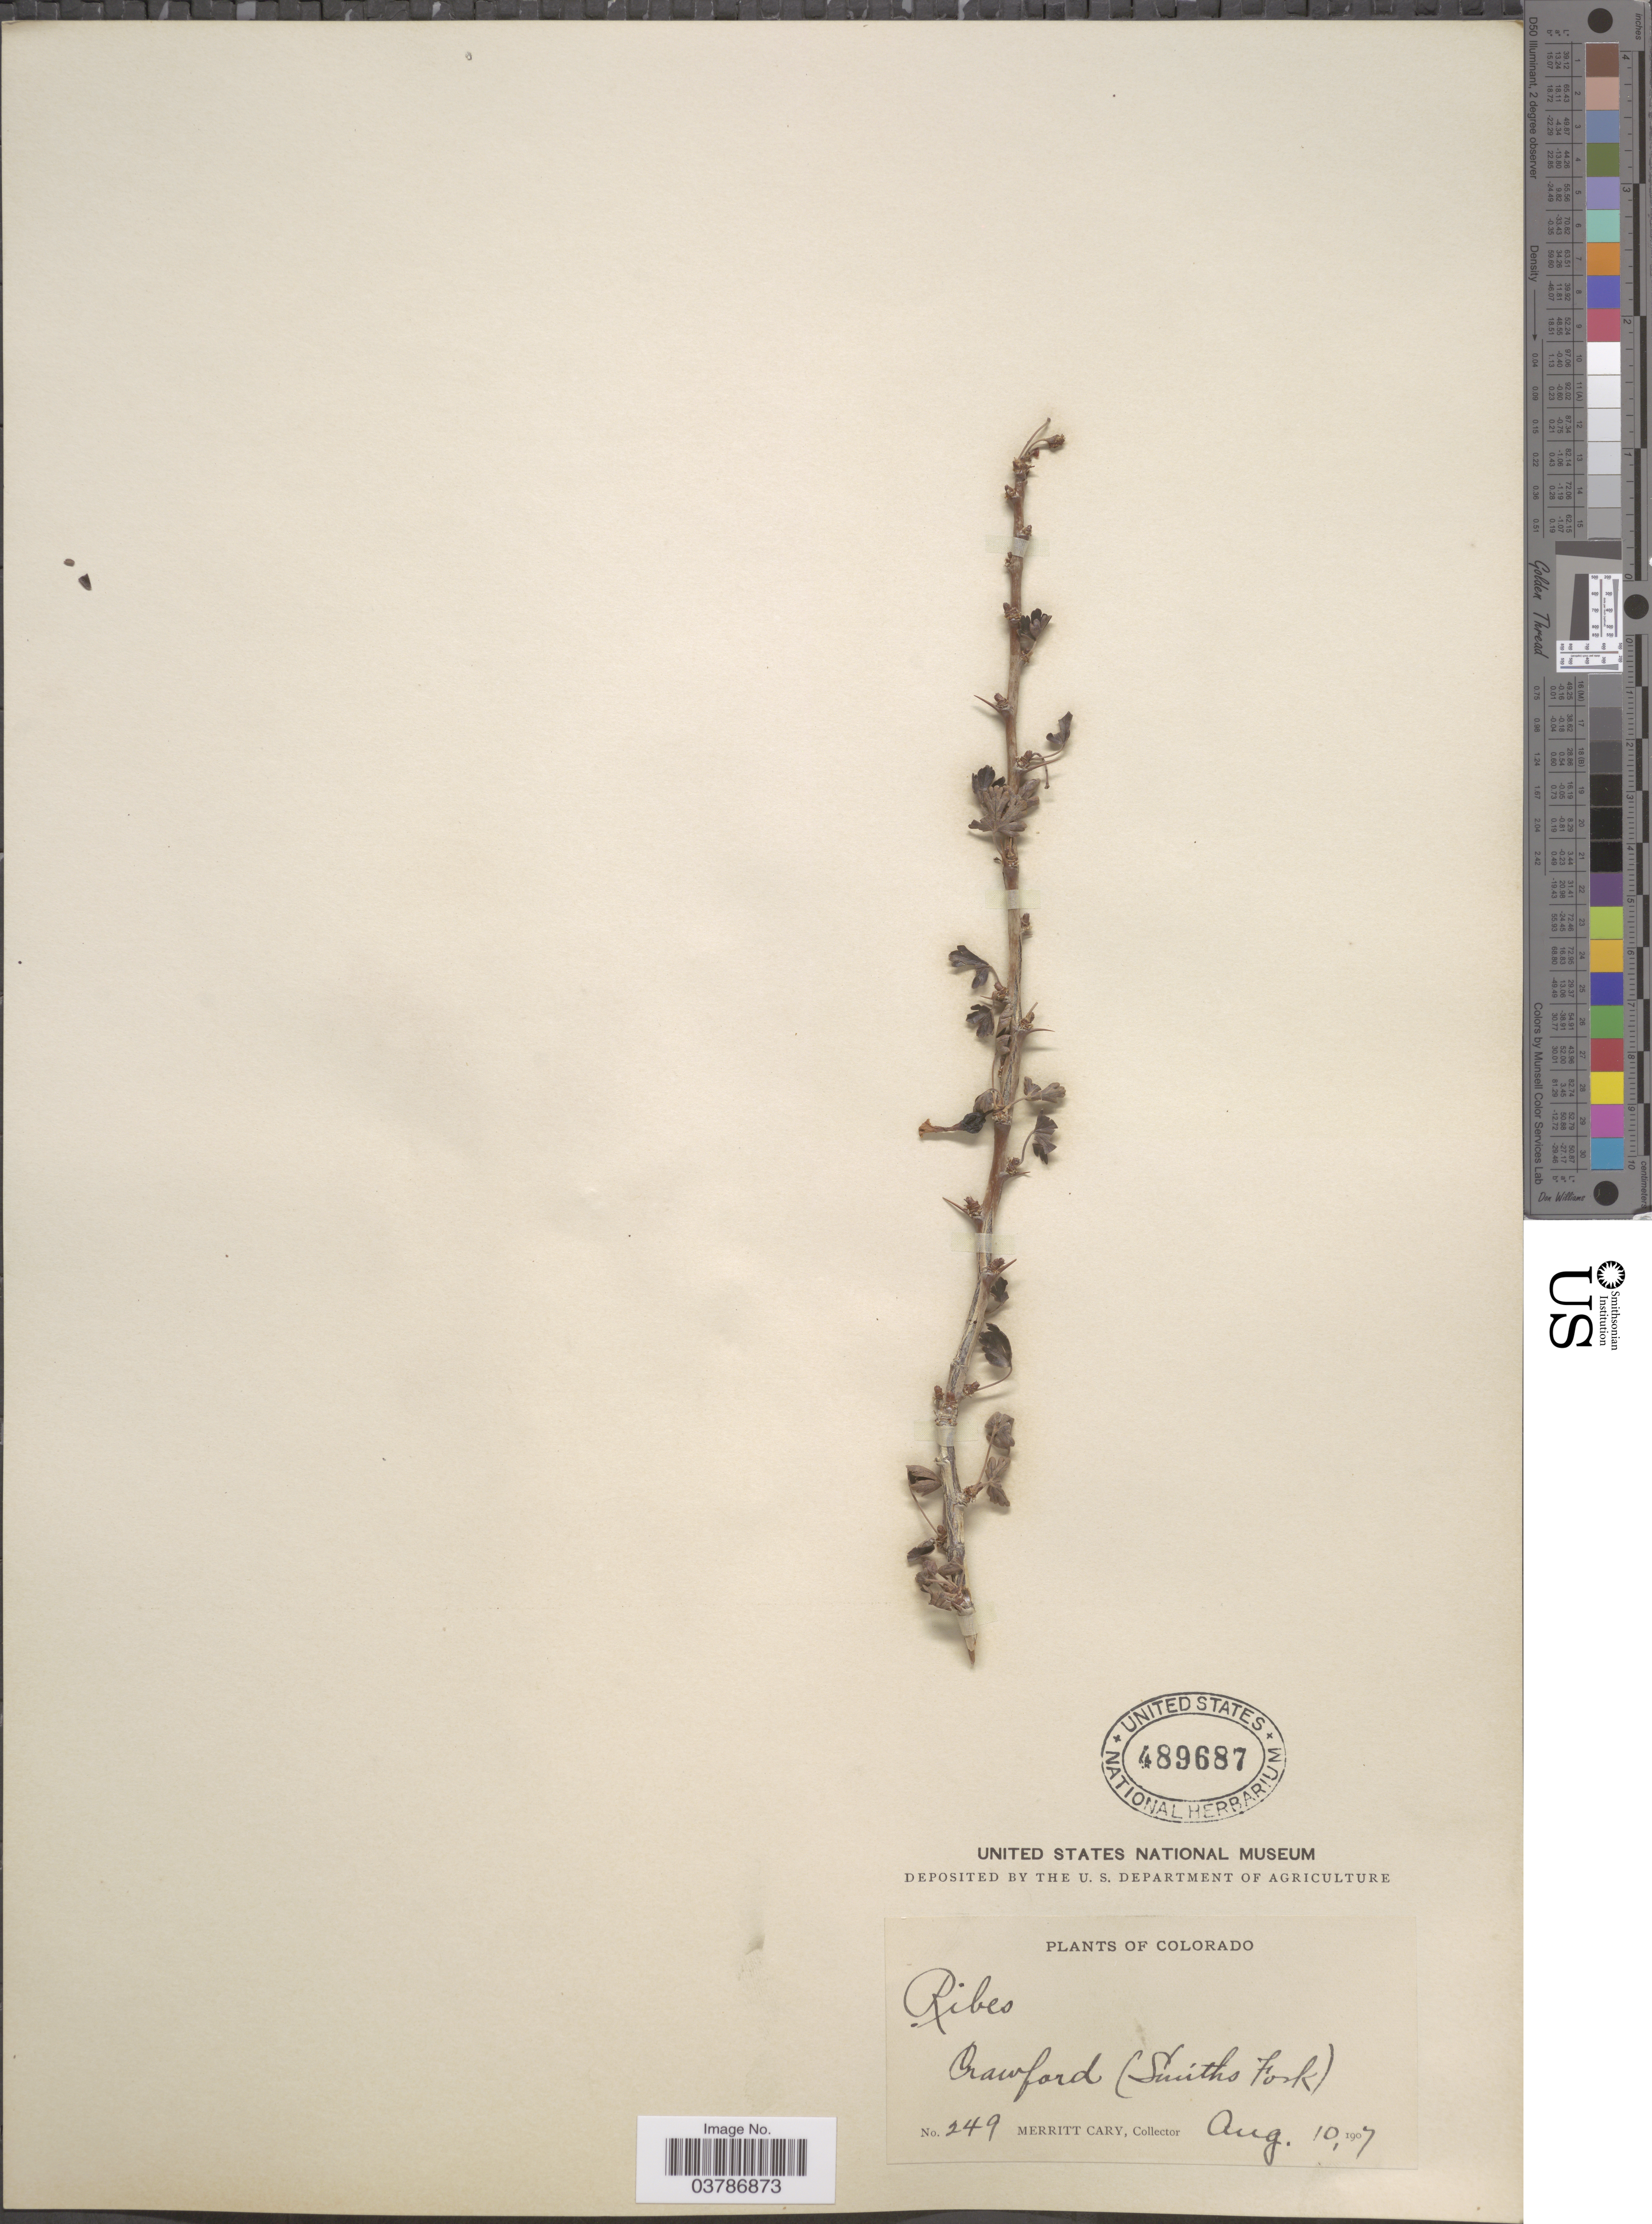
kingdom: Plantae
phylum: Tracheophyta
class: Magnoliopsida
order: Saxifragales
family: Grossulariaceae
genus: Ribes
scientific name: Ribes sp.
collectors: M. Cary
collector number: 249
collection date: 1907-08-10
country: United States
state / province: Colorado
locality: Crawford (Smiths Fork).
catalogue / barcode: US 489687